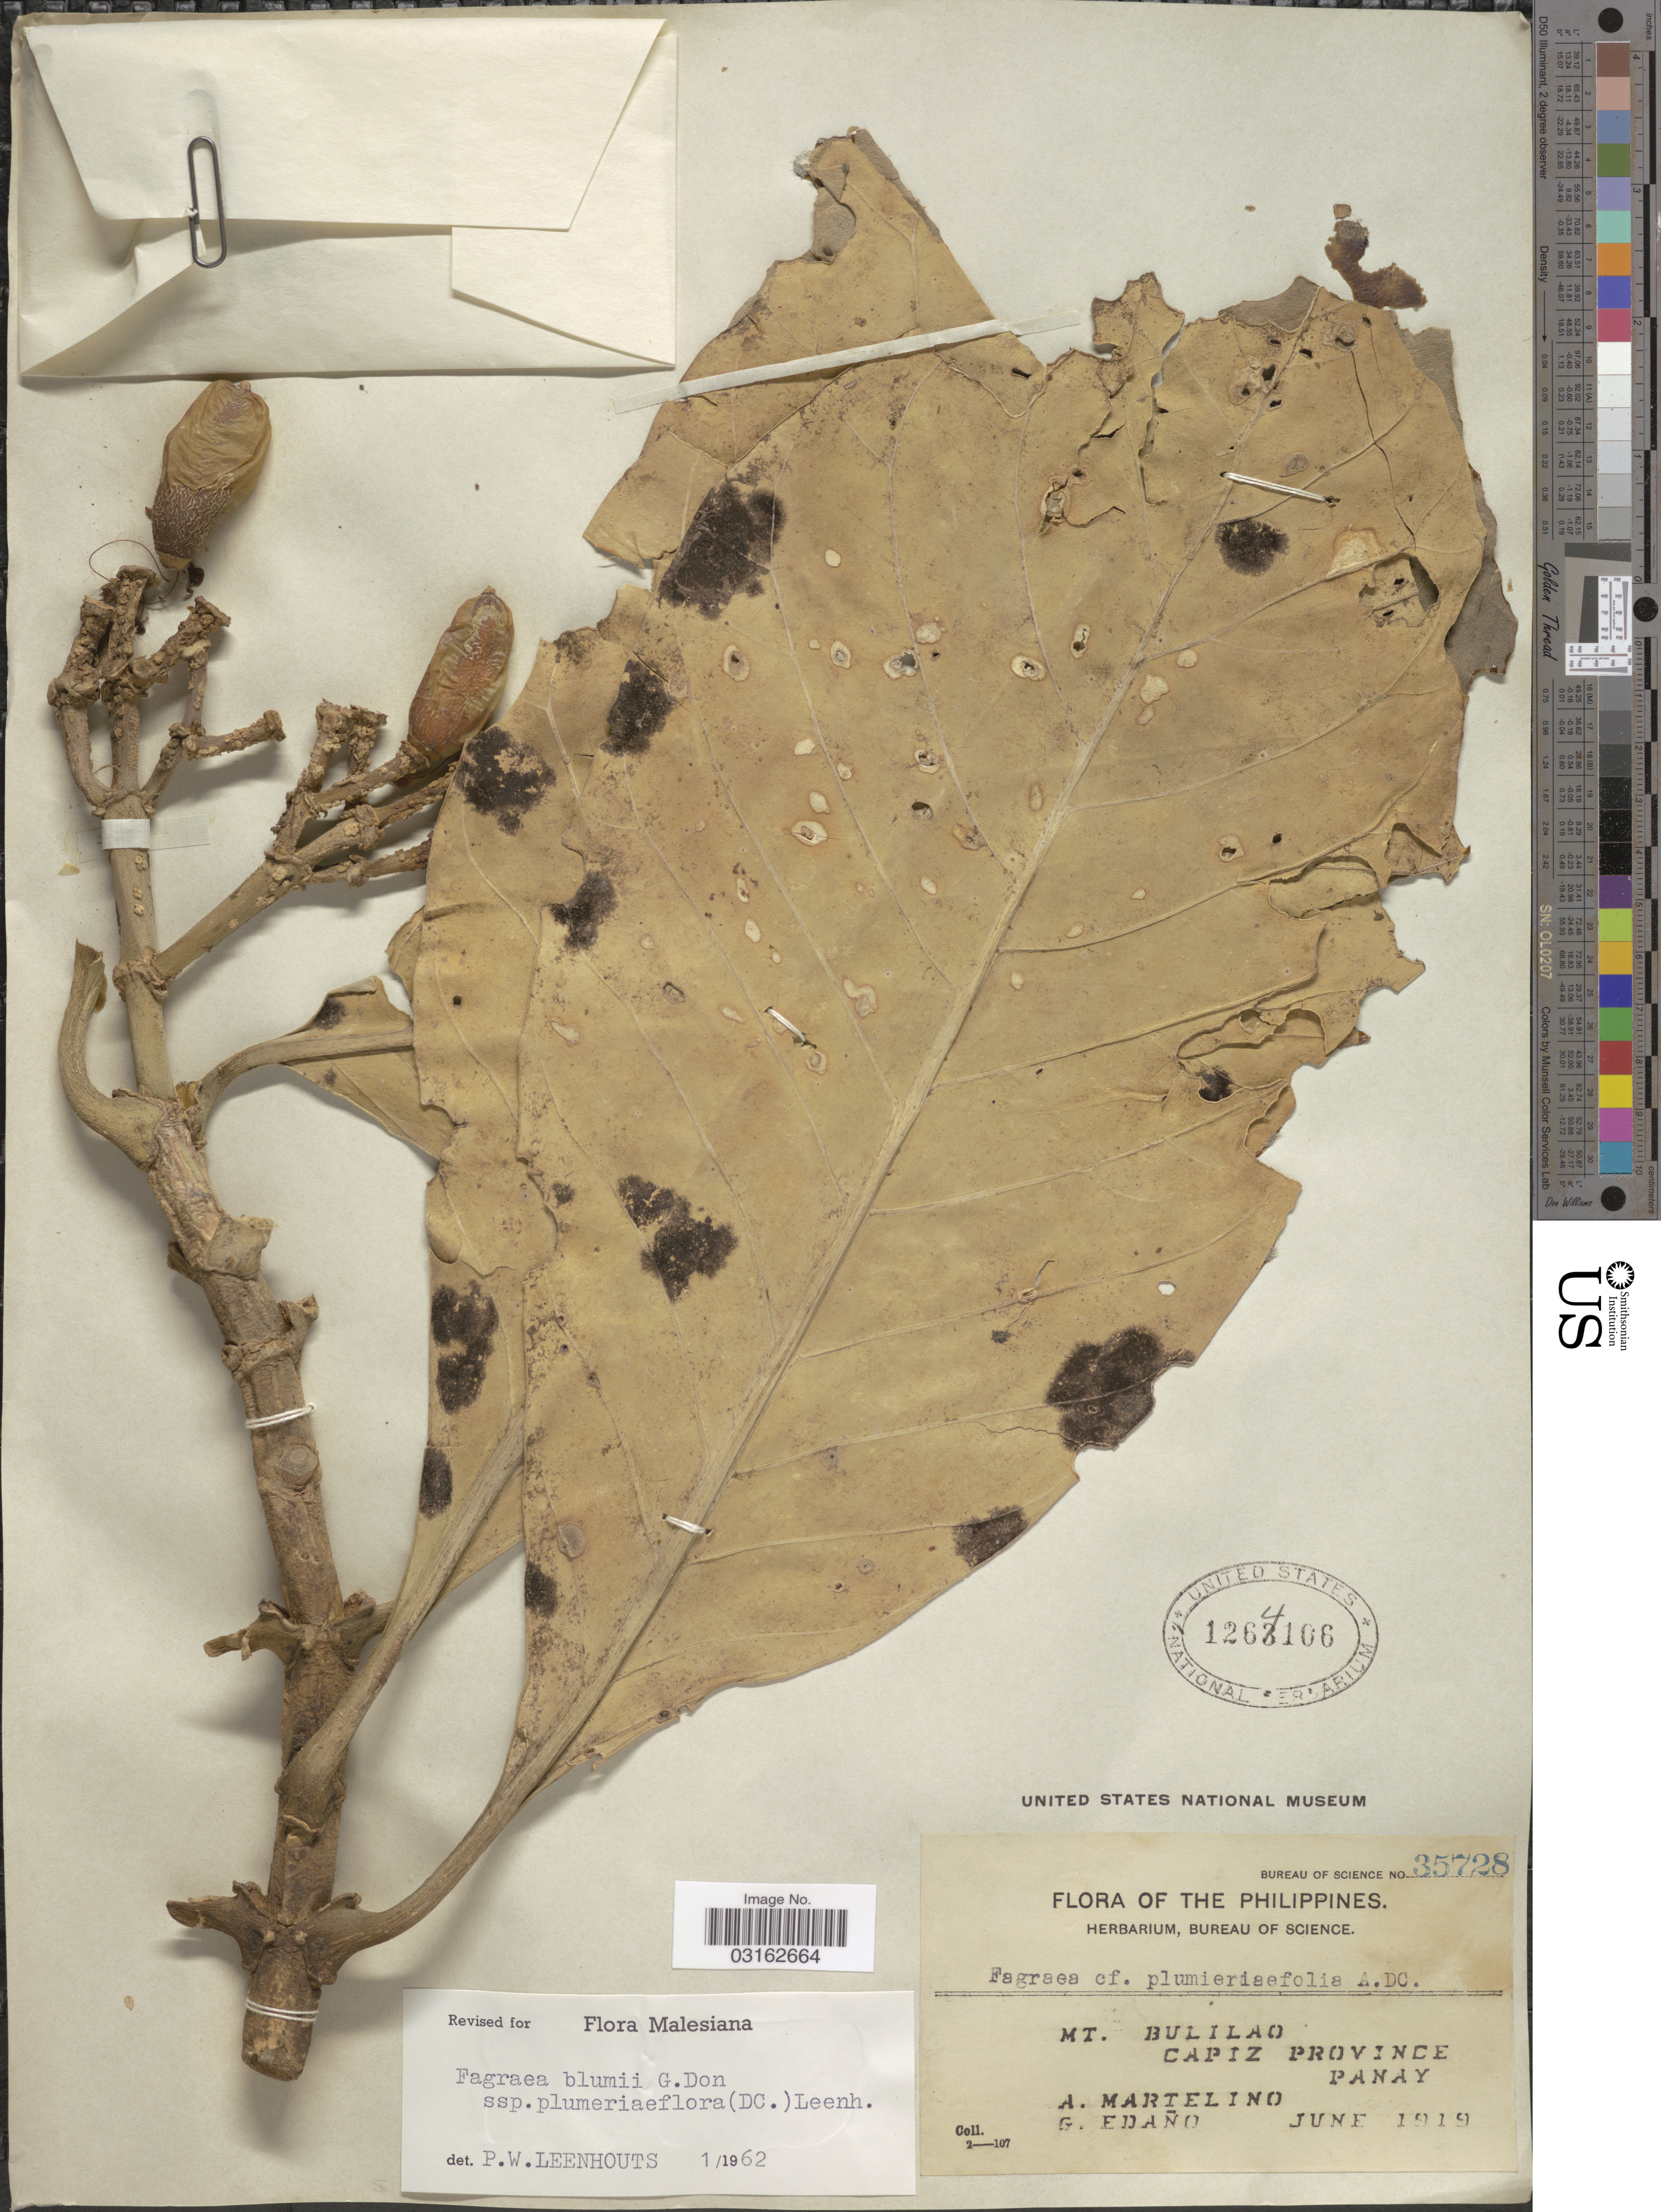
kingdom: Plantae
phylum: Tracheophyta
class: Magnoliopsida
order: Gentianales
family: Gentianaceae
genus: Fagraea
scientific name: Fagraea blumei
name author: G. Don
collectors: A. Martelino & G. Edaño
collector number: Bureau of Science 35728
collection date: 1919-06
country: Philippines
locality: Mt. Bulilao, Capiz Province, Panay.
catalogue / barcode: US 1264106